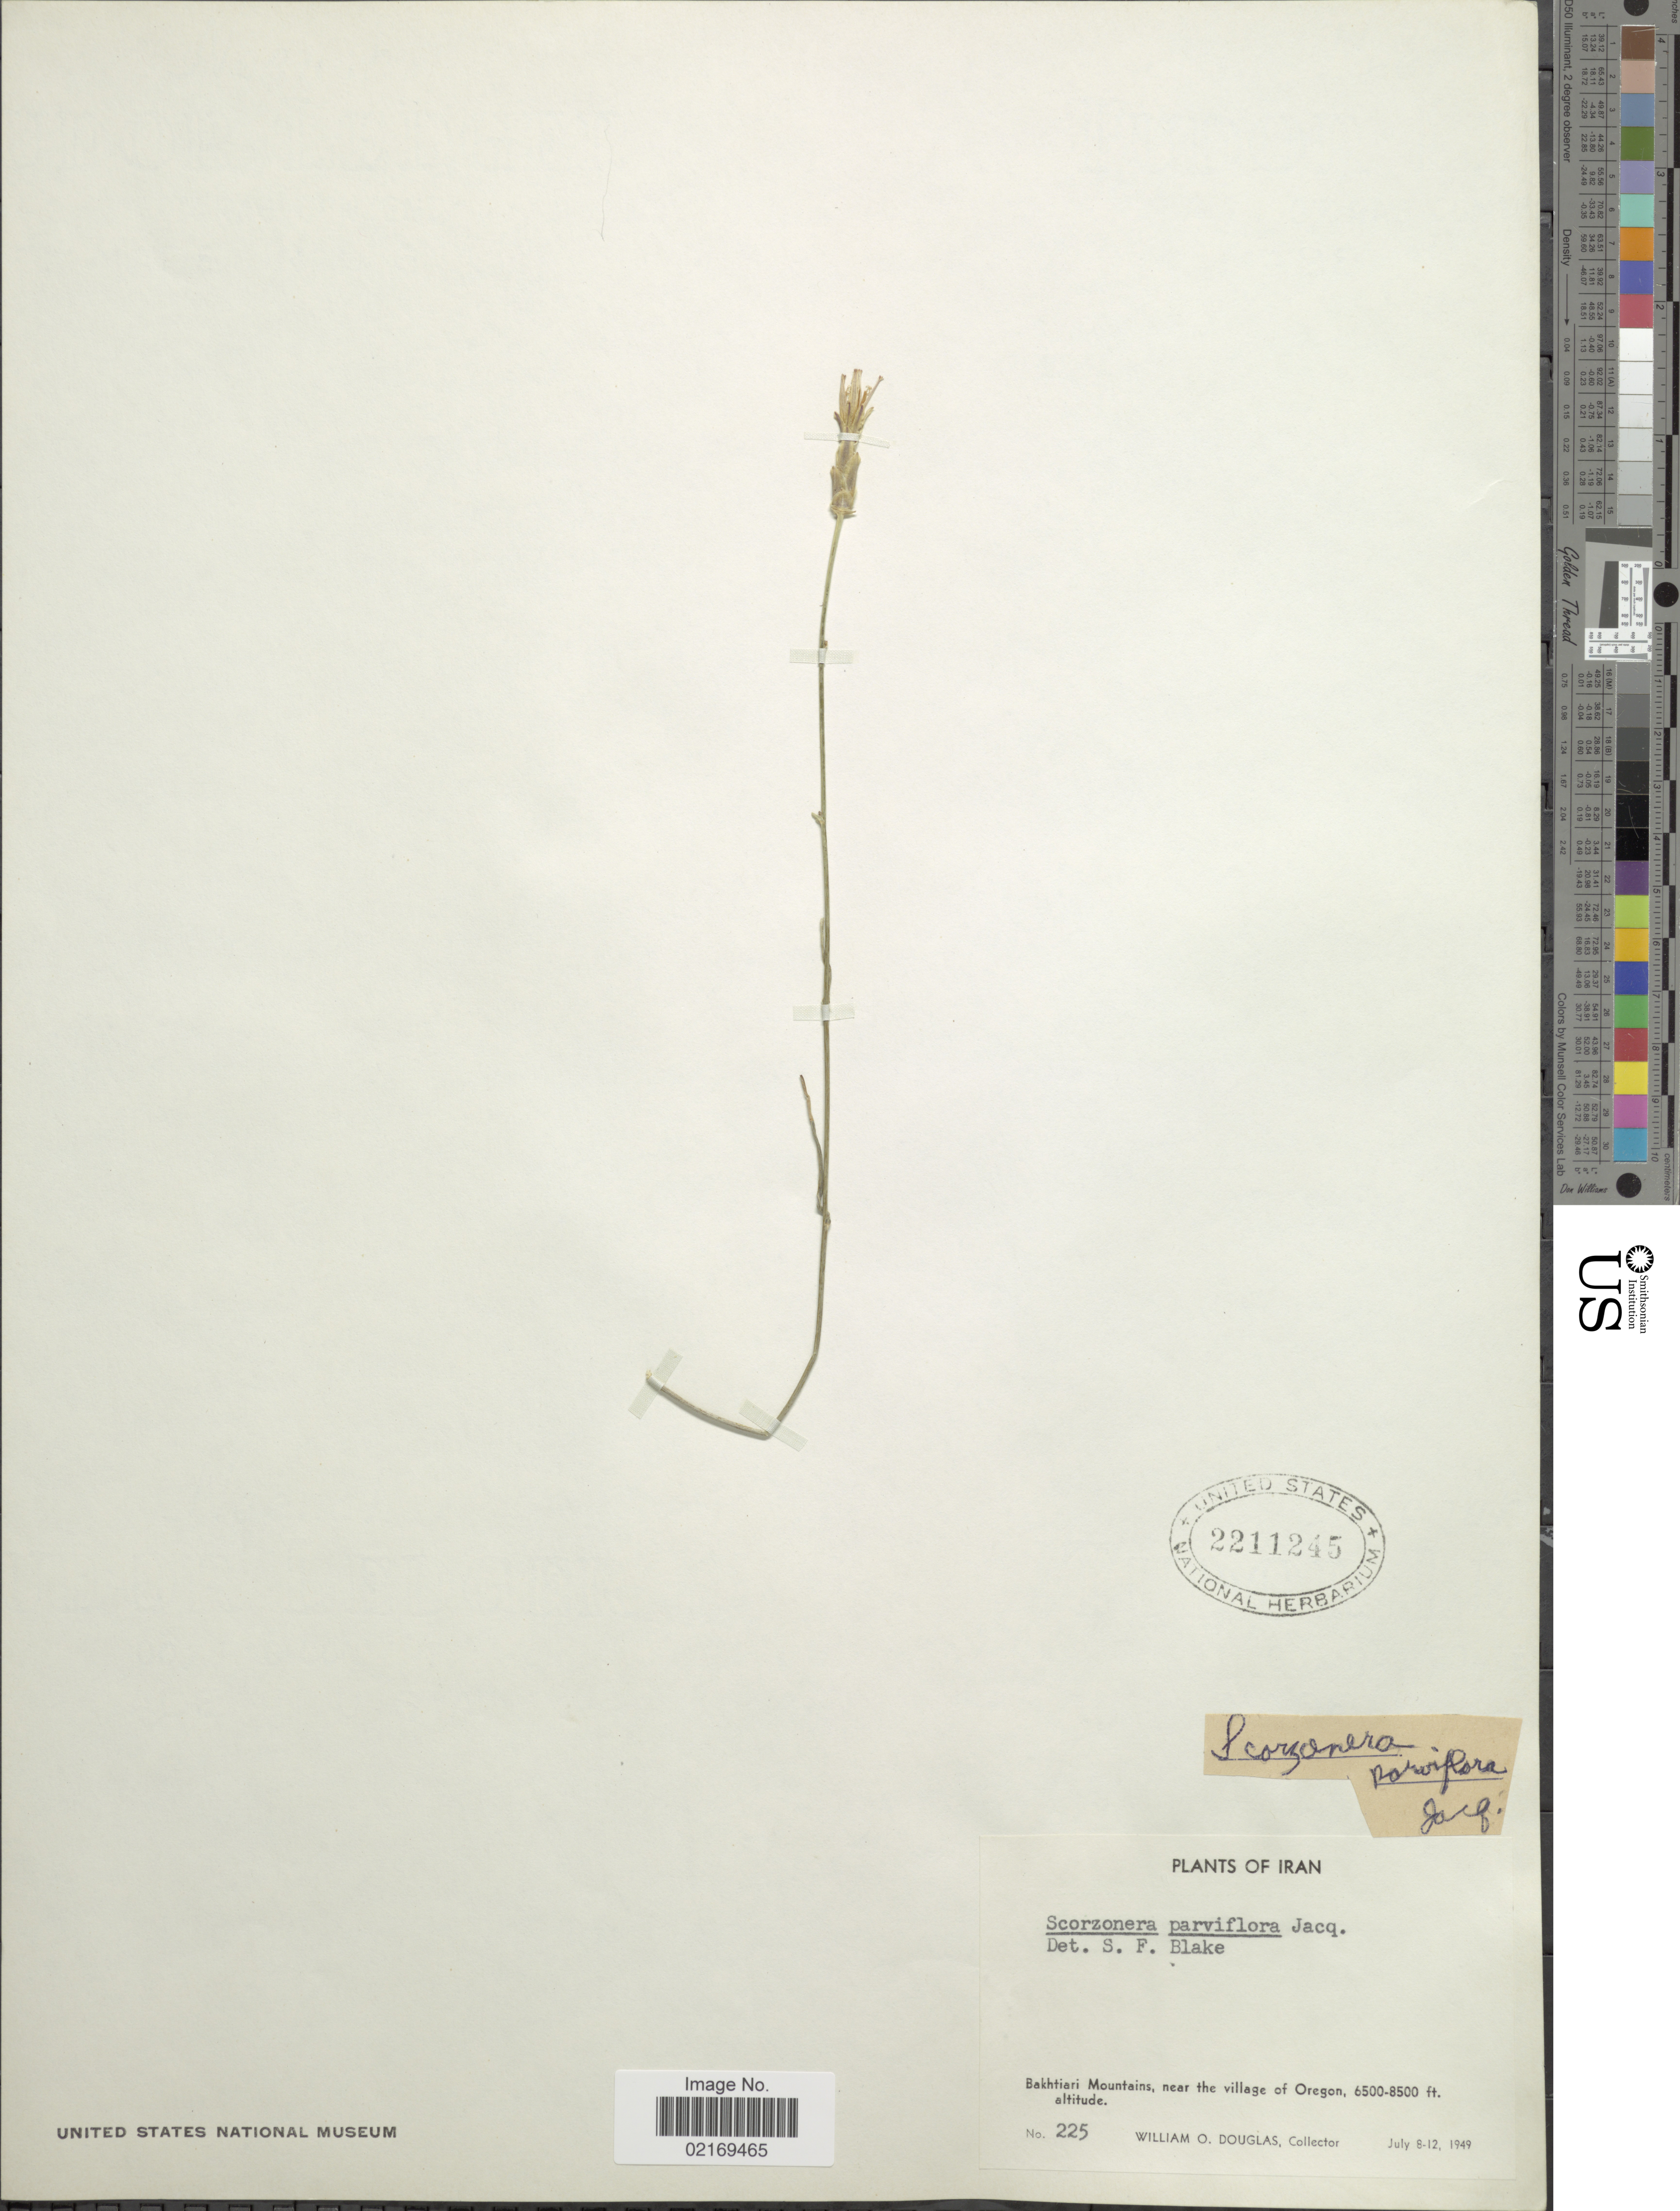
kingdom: Plantae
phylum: Tracheophyta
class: Magnoliopsida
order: Asterales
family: Asteraceae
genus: Scorzonera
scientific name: Scorzonera parviflora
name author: Jacq.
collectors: W. Douglas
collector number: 225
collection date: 1949-07-08/1949-07-12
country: Iran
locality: Bakhtiari Mountains, near the village of Oregon.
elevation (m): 1981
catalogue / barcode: US 2211245